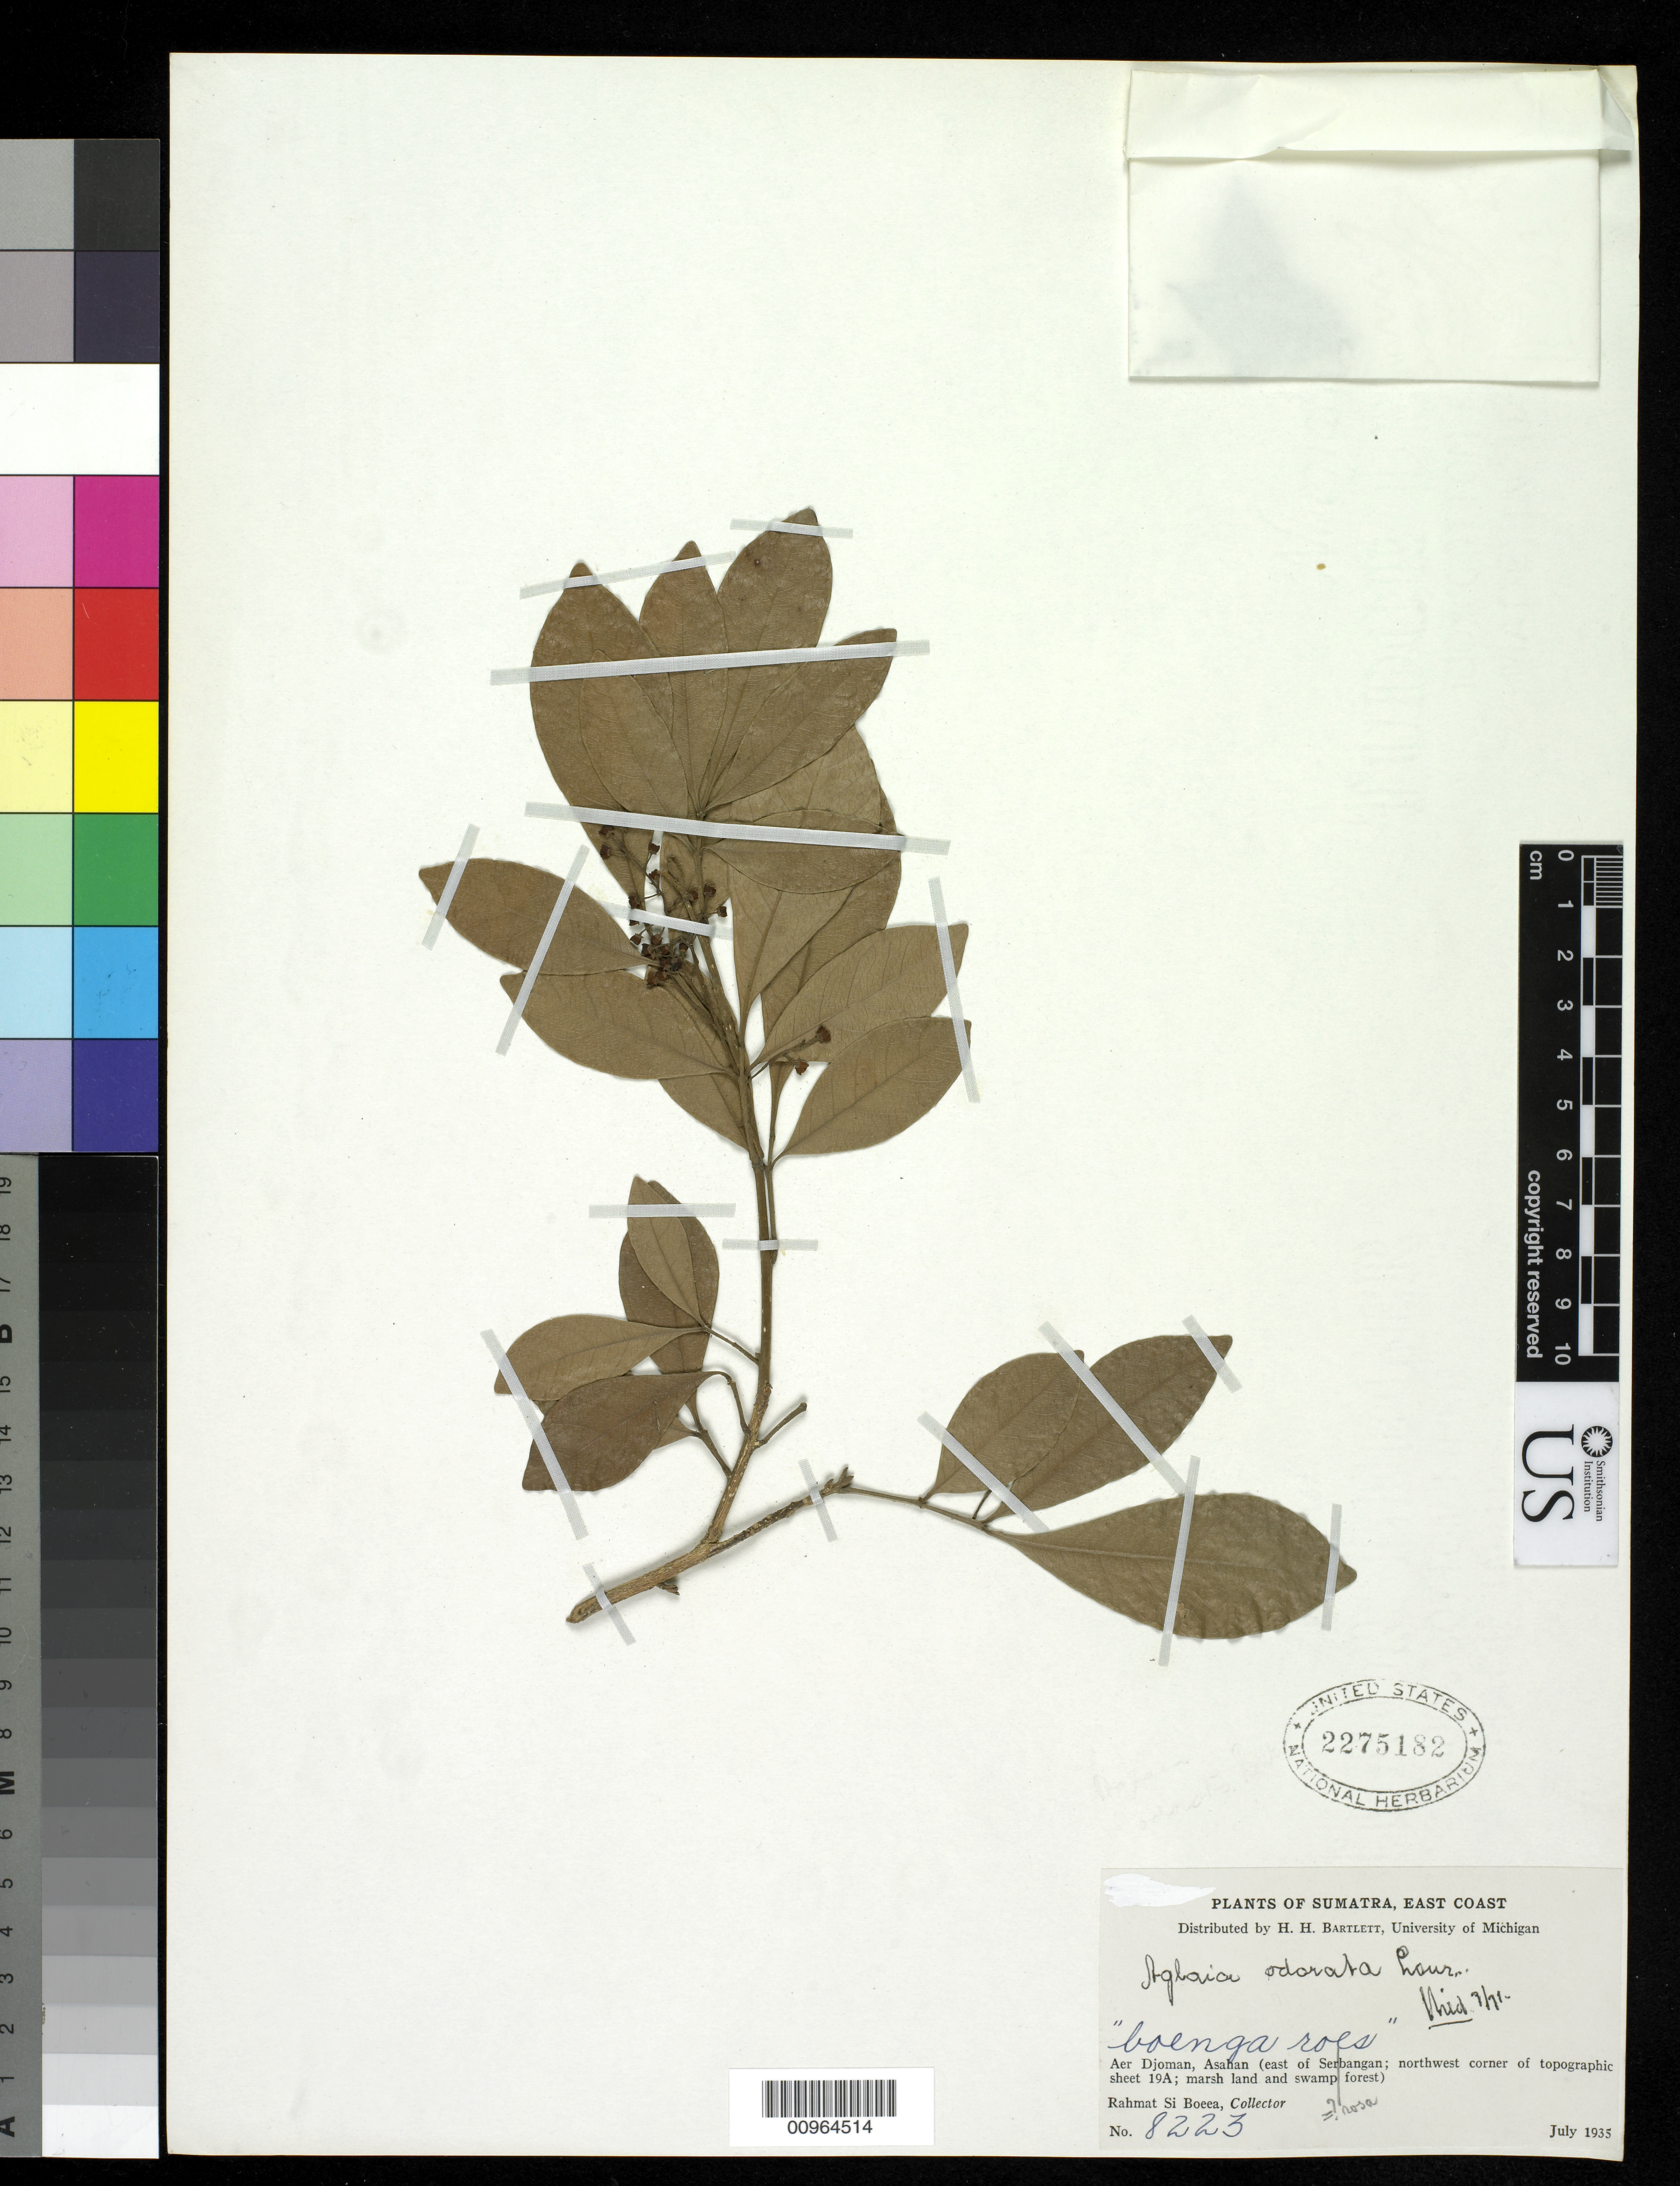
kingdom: Plantae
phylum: Tracheophyta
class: Magnoliopsida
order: Sapindales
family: Meliaceae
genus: Aglaia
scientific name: Aglaia odorata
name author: Lour.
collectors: Rahmat Si Boeea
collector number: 8223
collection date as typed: Jul 1935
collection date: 1935-07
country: Indonesia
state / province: Sumatra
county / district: Aceh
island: Sumatra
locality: Aer Djoman, Asahan (east of Serbangan)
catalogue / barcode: US 2275182